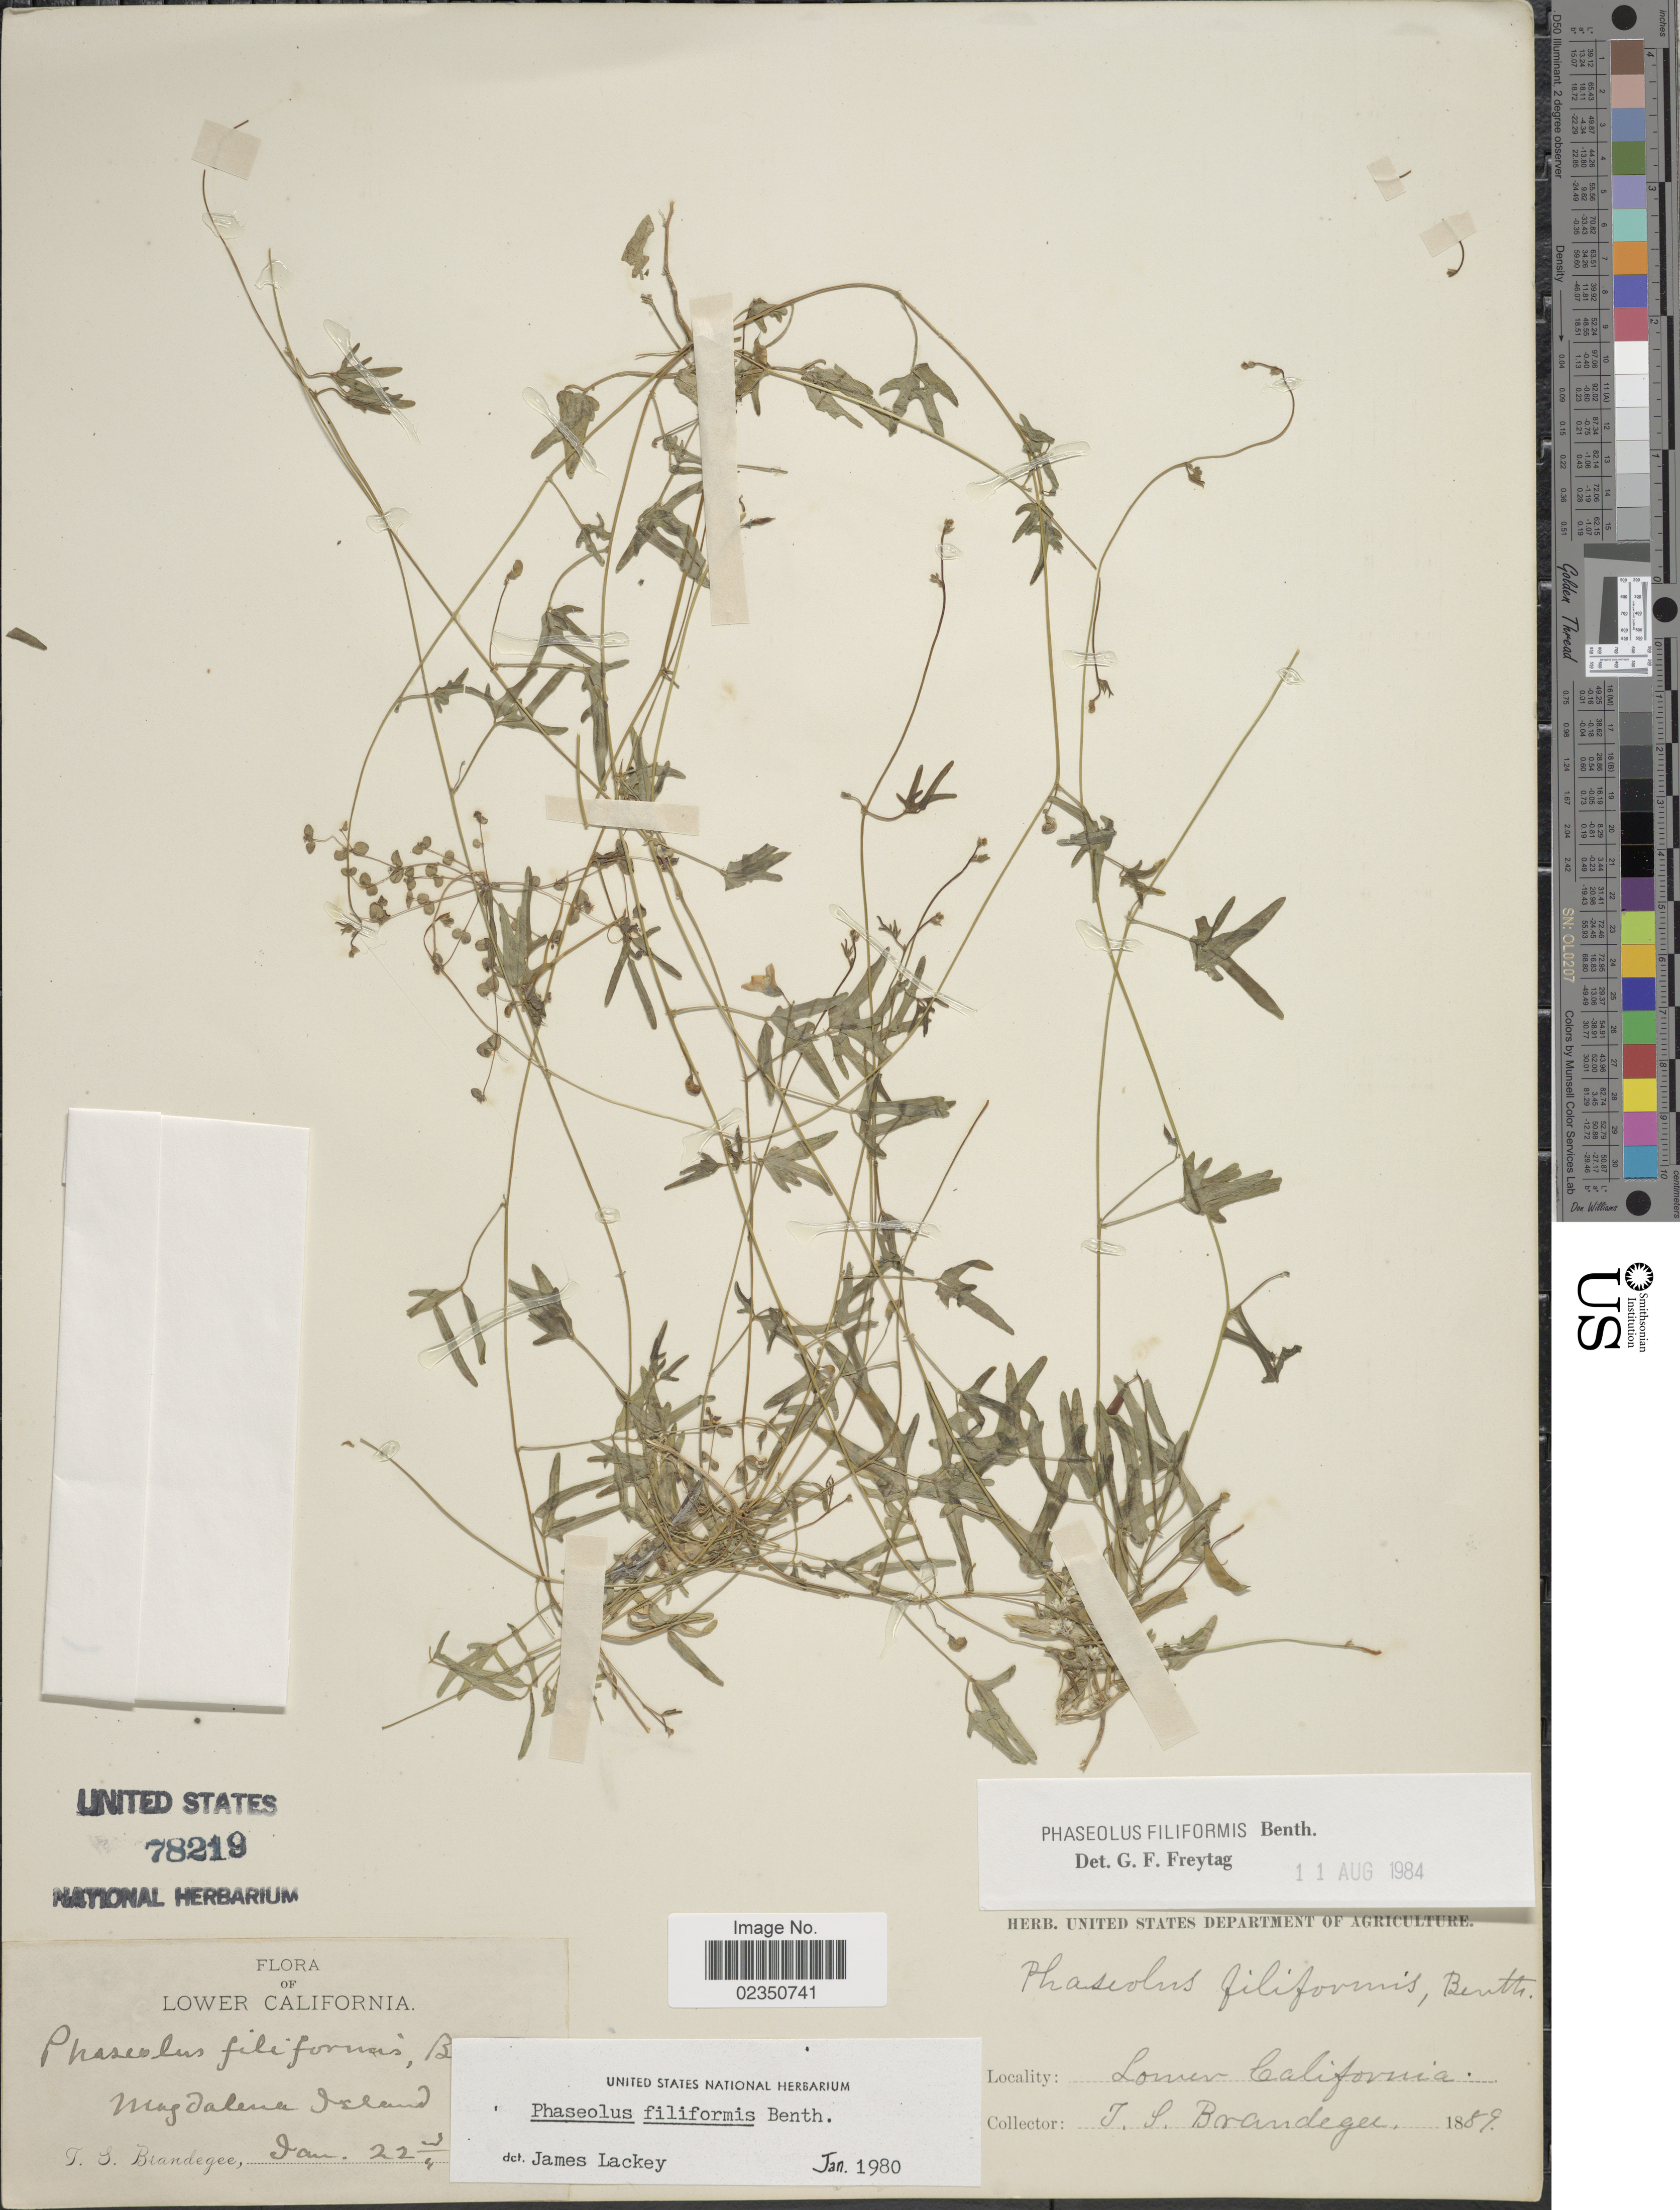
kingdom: Plantae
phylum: Tracheophyta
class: Magnoliopsida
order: Fabales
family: Fabaceae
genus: Phaseolus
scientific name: Phaseolus filiformis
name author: Benth.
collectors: T. S. Brandegee (herbarium)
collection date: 1889-01-22/1889-04-22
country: Mexico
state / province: Baja California Sur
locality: Lower California, Magdalena Island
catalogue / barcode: US 78219